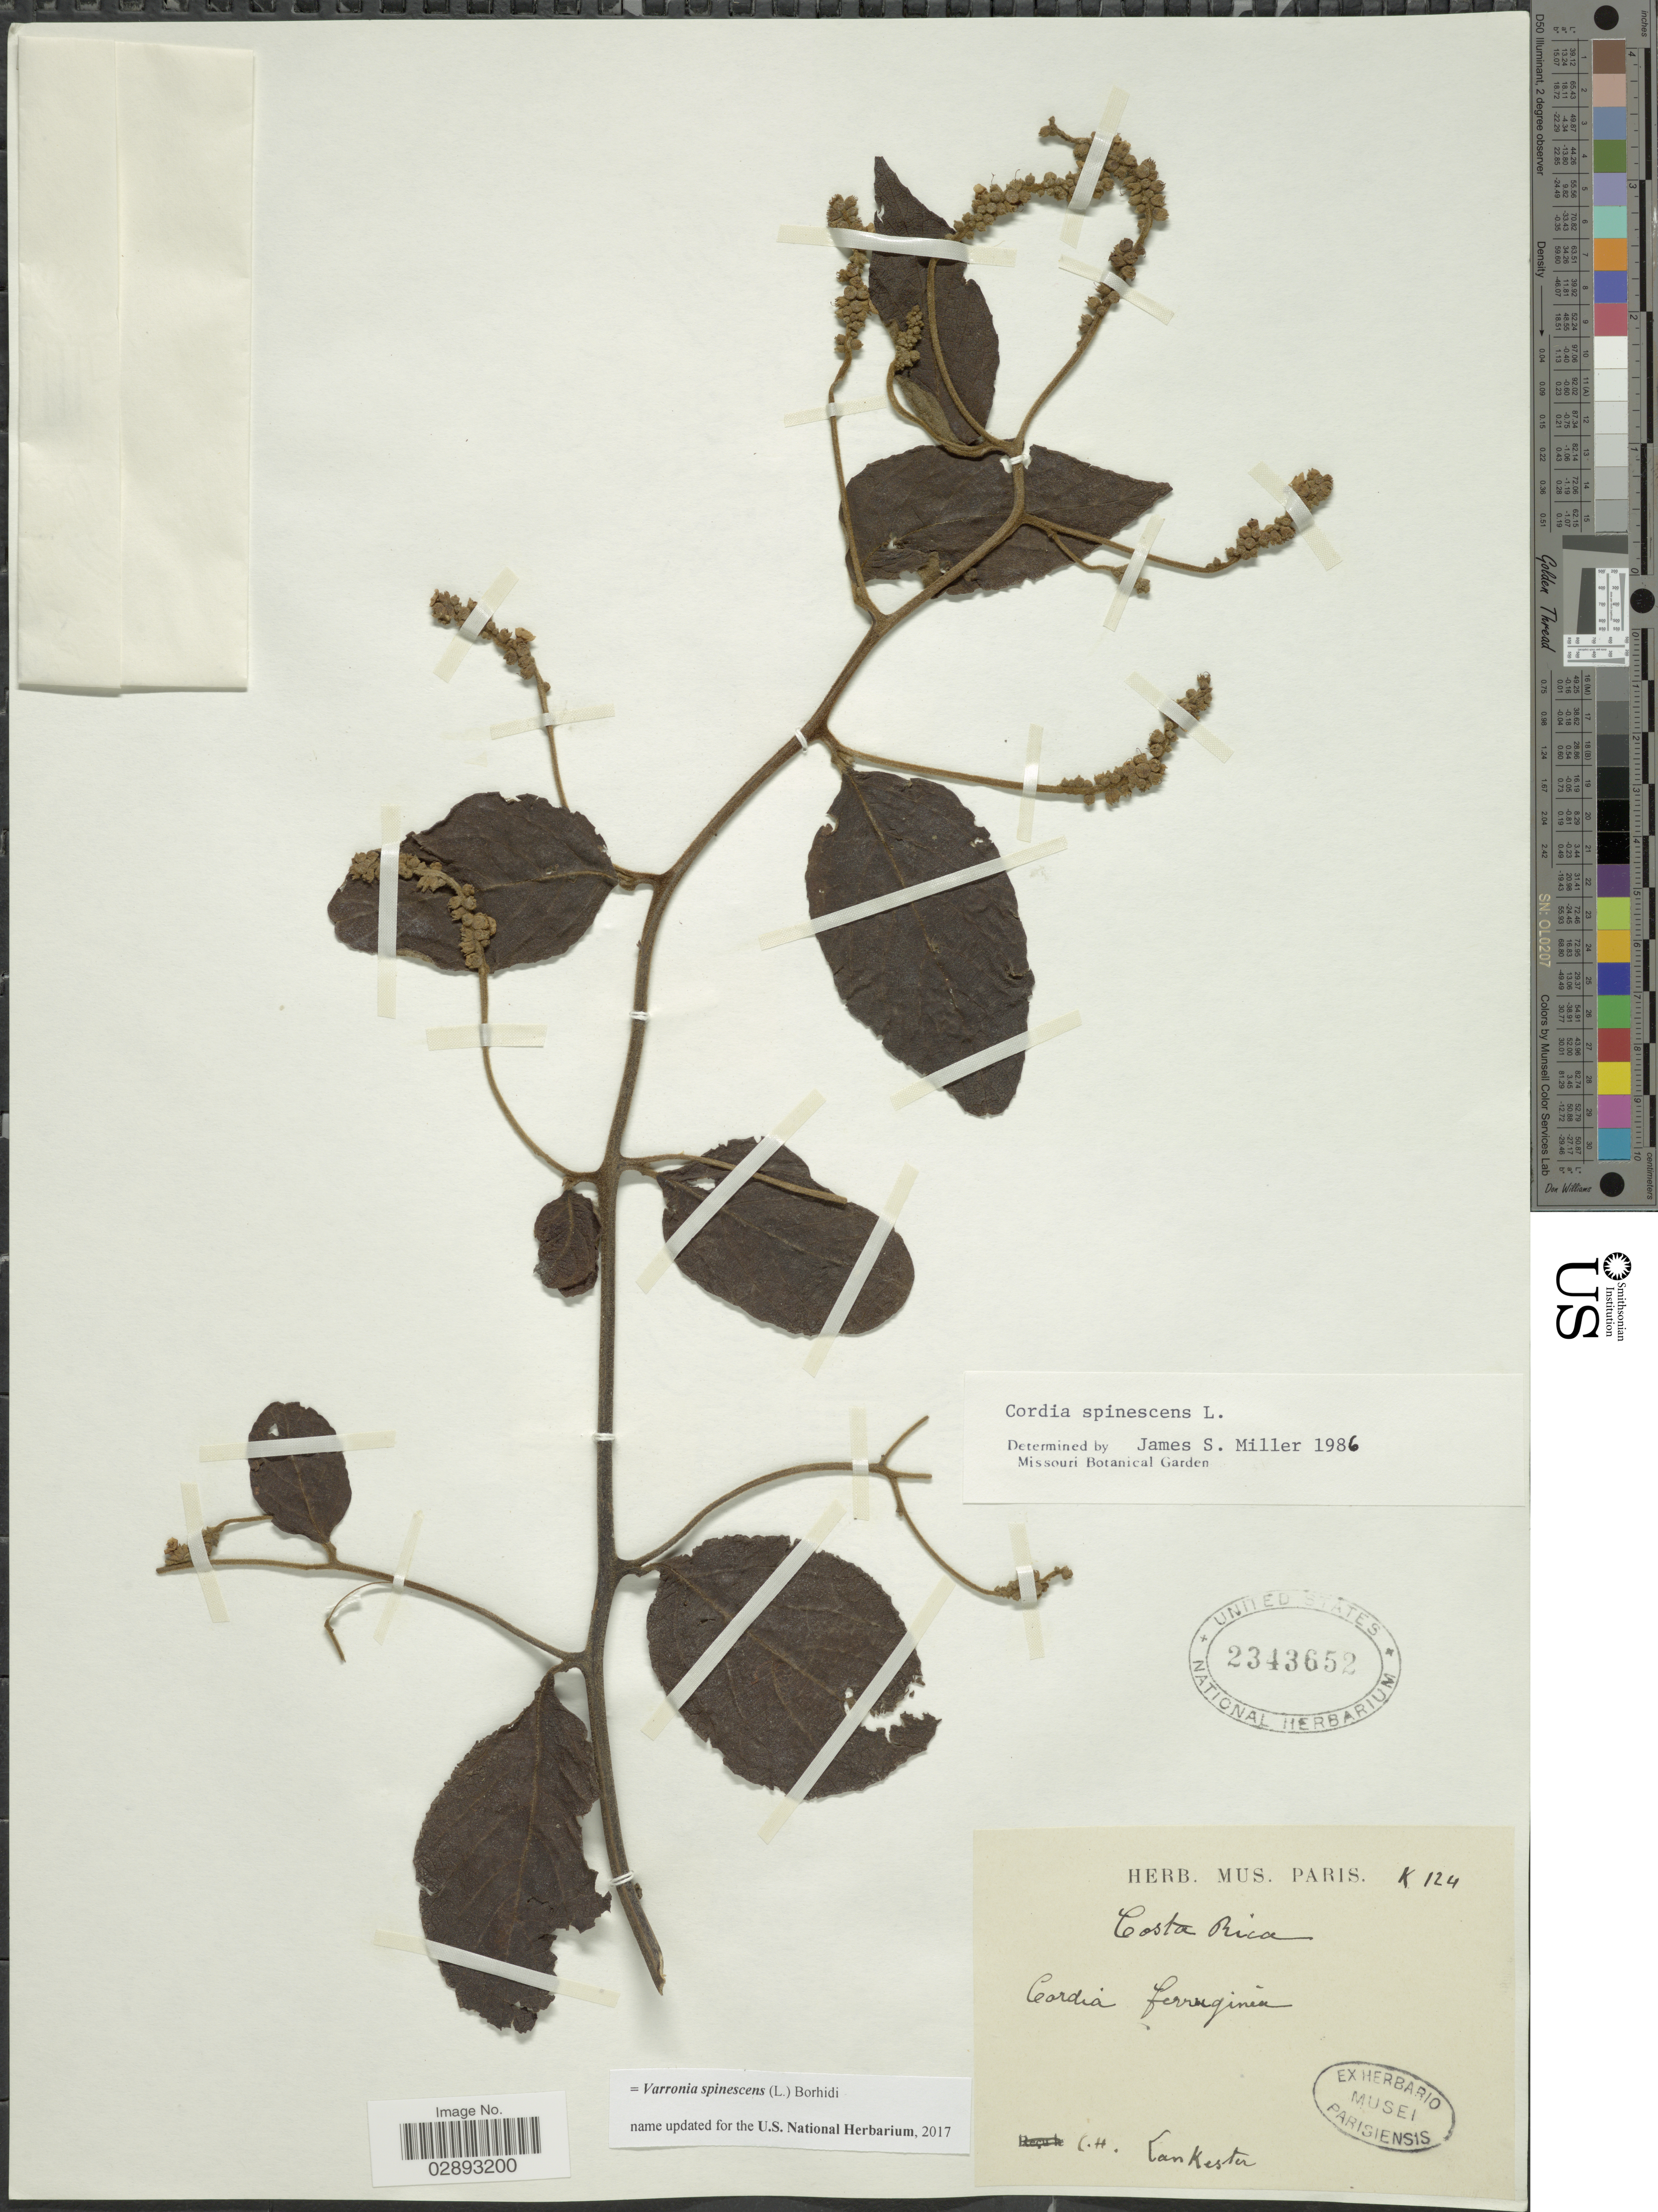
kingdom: Plantae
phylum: Tracheophyta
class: Magnoliopsida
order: Boraginales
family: Cordiaceae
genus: Varronia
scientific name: Varronia spinescens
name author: (L.) Borhidi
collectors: C. H. Lankester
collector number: K124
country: Costa Rica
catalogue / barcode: US 2343652